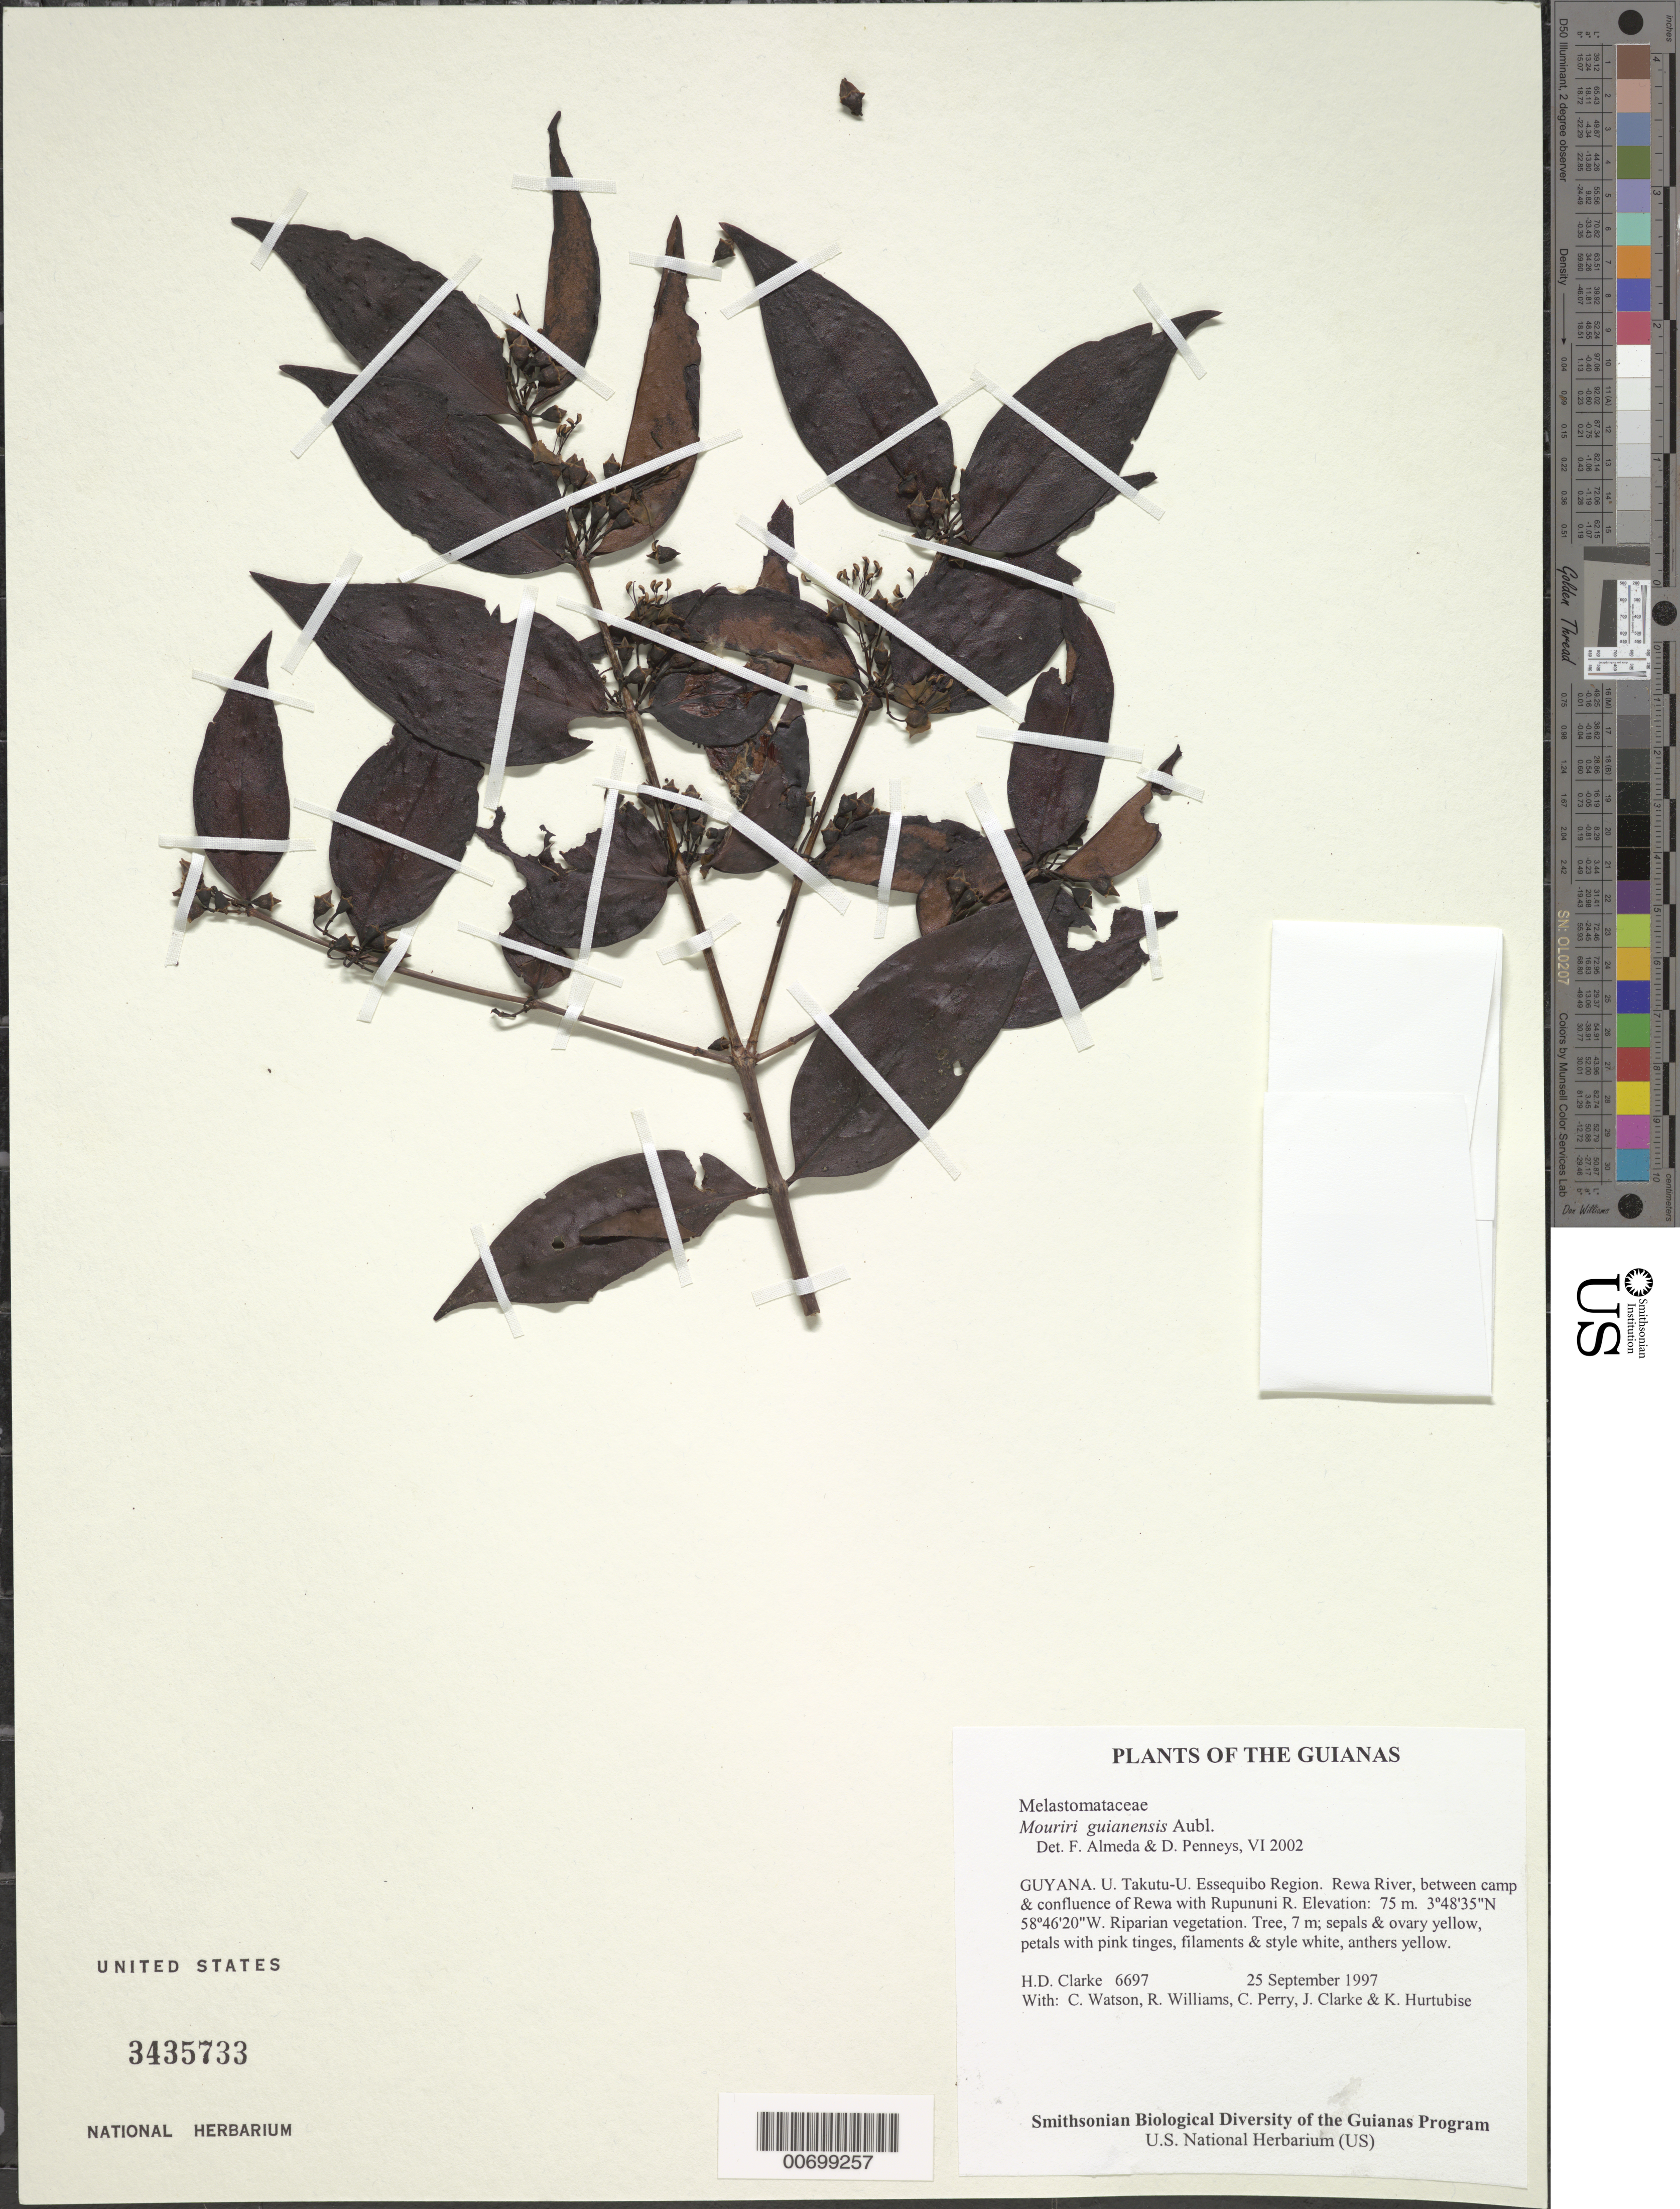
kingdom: Plantae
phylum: Tracheophyta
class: Magnoliopsida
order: Myrtales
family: Melastomataceae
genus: Mouriri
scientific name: Mouriri guianensis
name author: Aubl.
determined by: Almeda, F.; Penneys, D. S.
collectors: H. D. Clarke, C. Watson, R. Williams, C. Perry, J. Clarke & K. Hurtubise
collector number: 6697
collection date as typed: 25 September 1997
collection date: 1997-09-25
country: Guyana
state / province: U. Takutu-U. Essequibo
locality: Rewa River, between camp & confluence of Rewa with Rupununi R.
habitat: Riparian vegetation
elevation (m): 75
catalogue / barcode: US 3435733